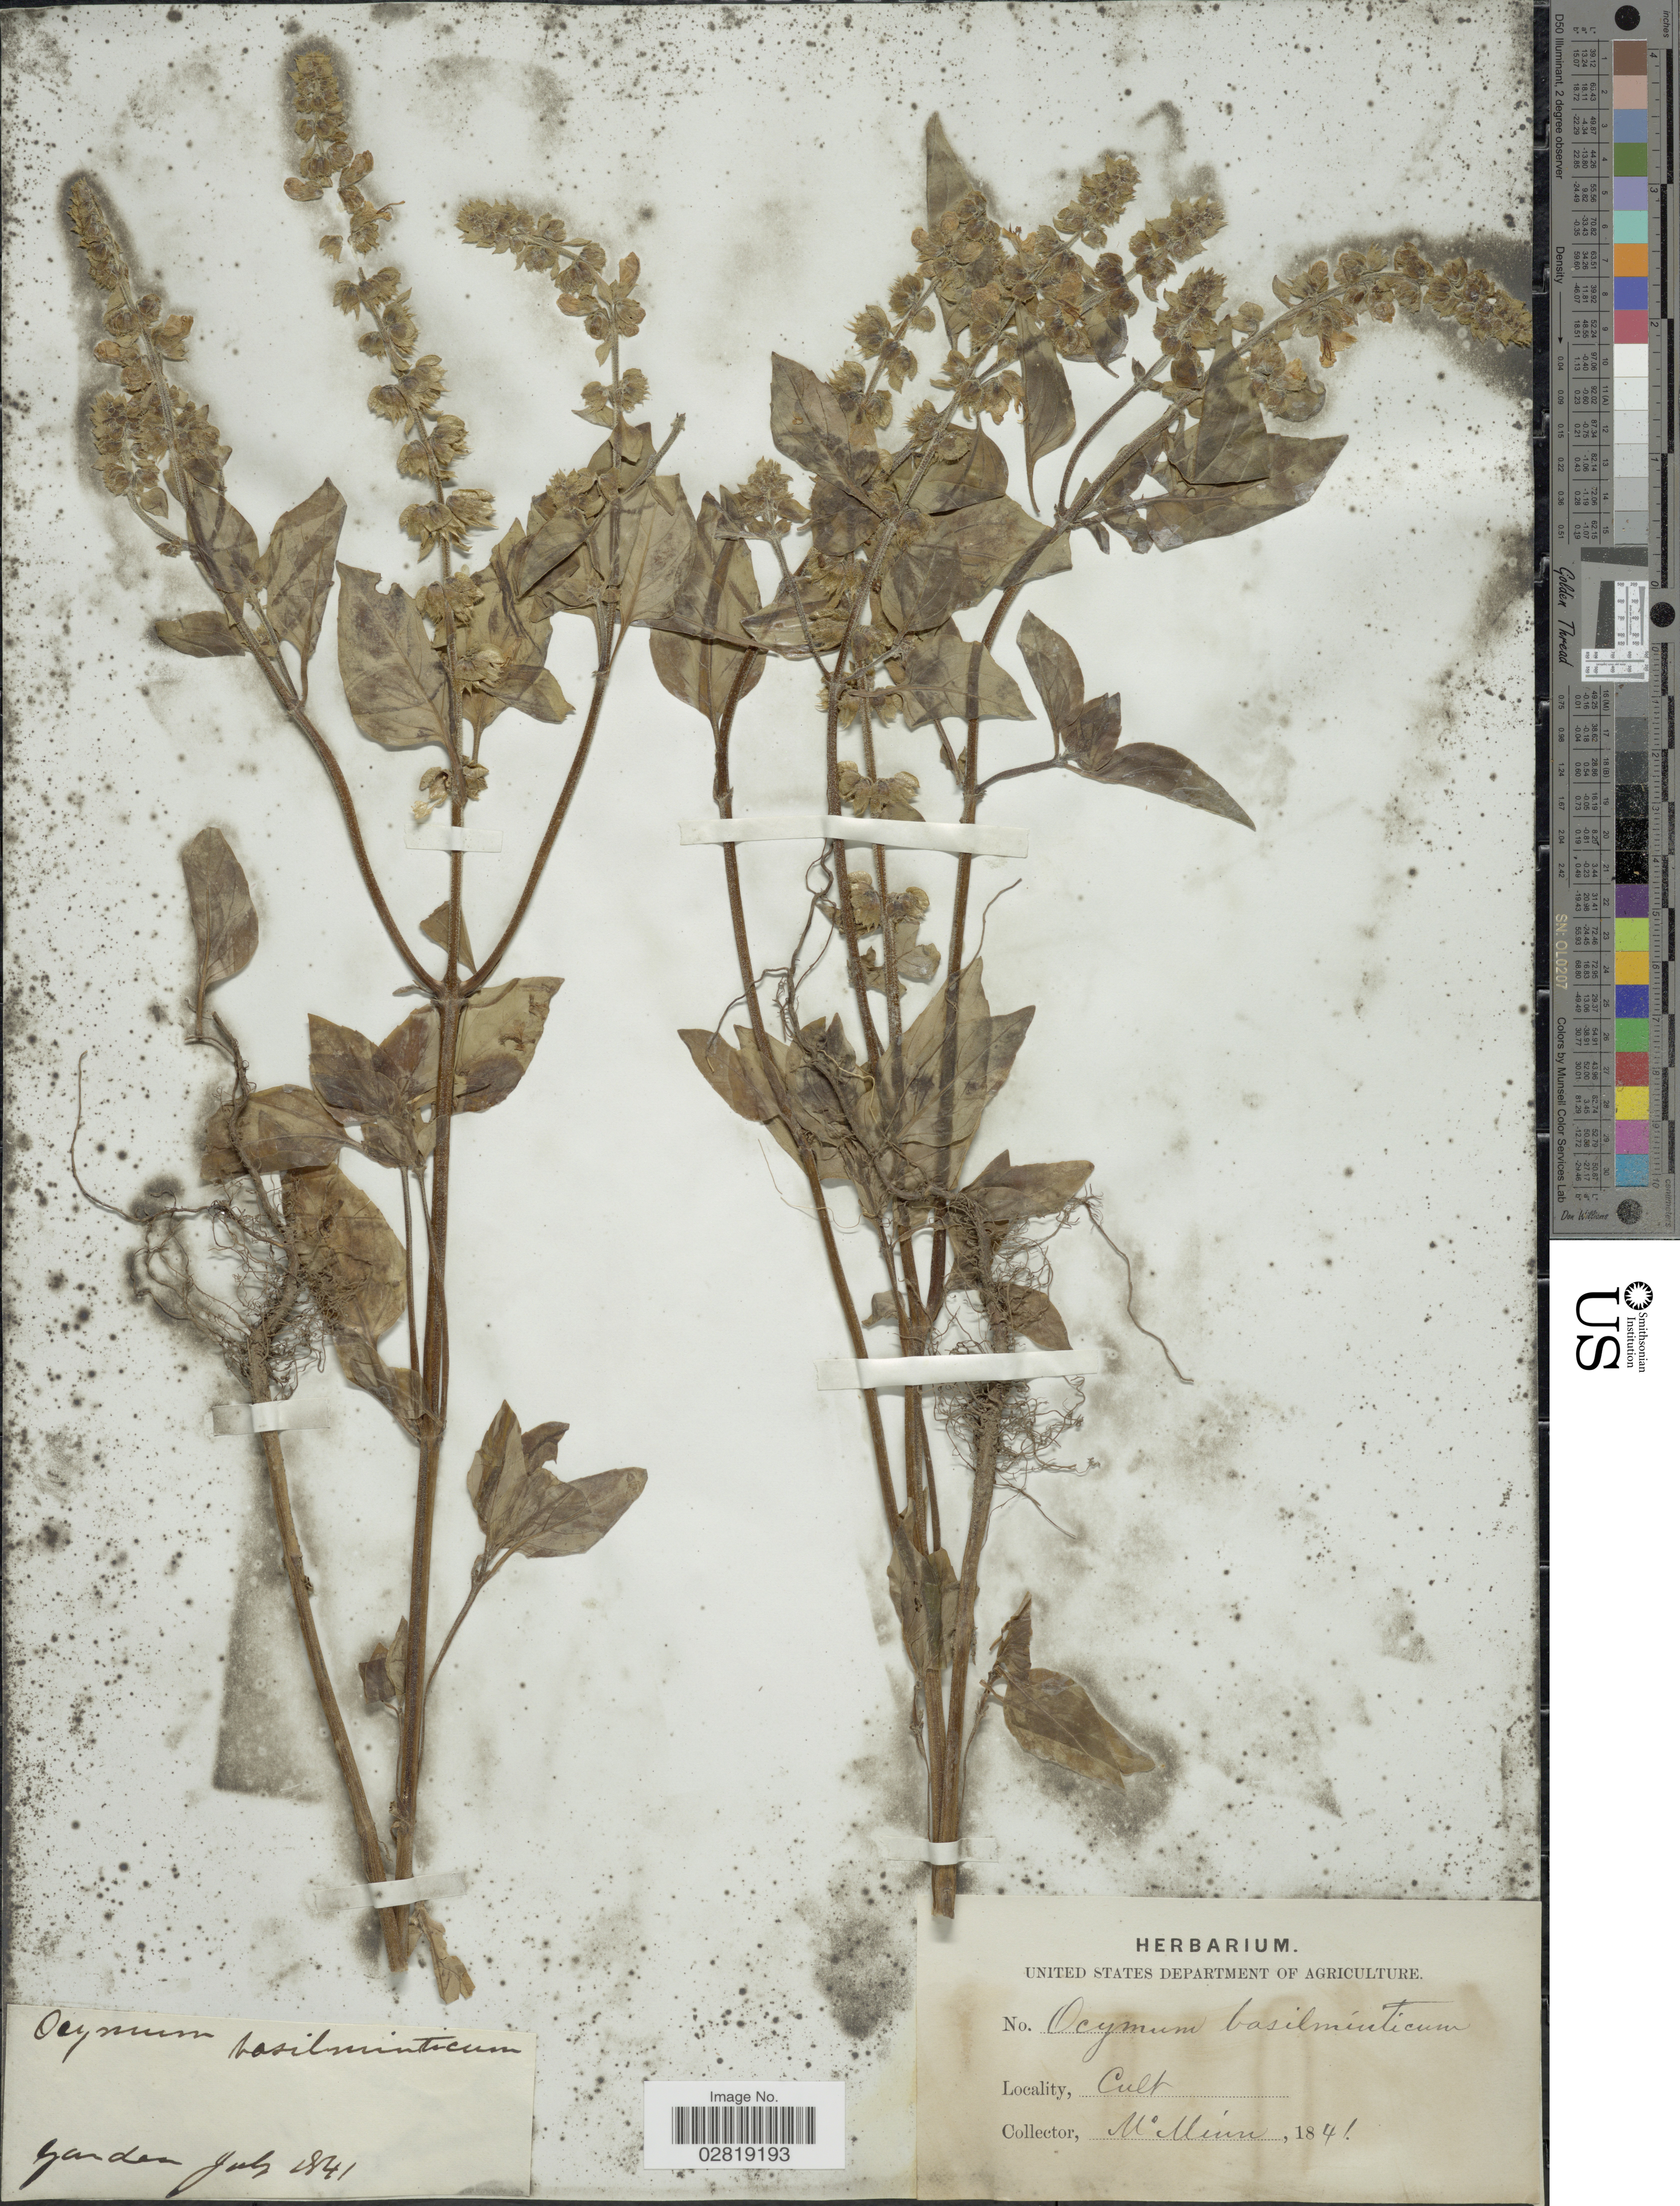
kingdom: Plantae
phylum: Tracheophyta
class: Magnoliopsida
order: Lamiales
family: Lamiaceae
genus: Ocimum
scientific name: Ocimum basilicum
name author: L.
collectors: McMinn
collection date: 1841-07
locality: Garden